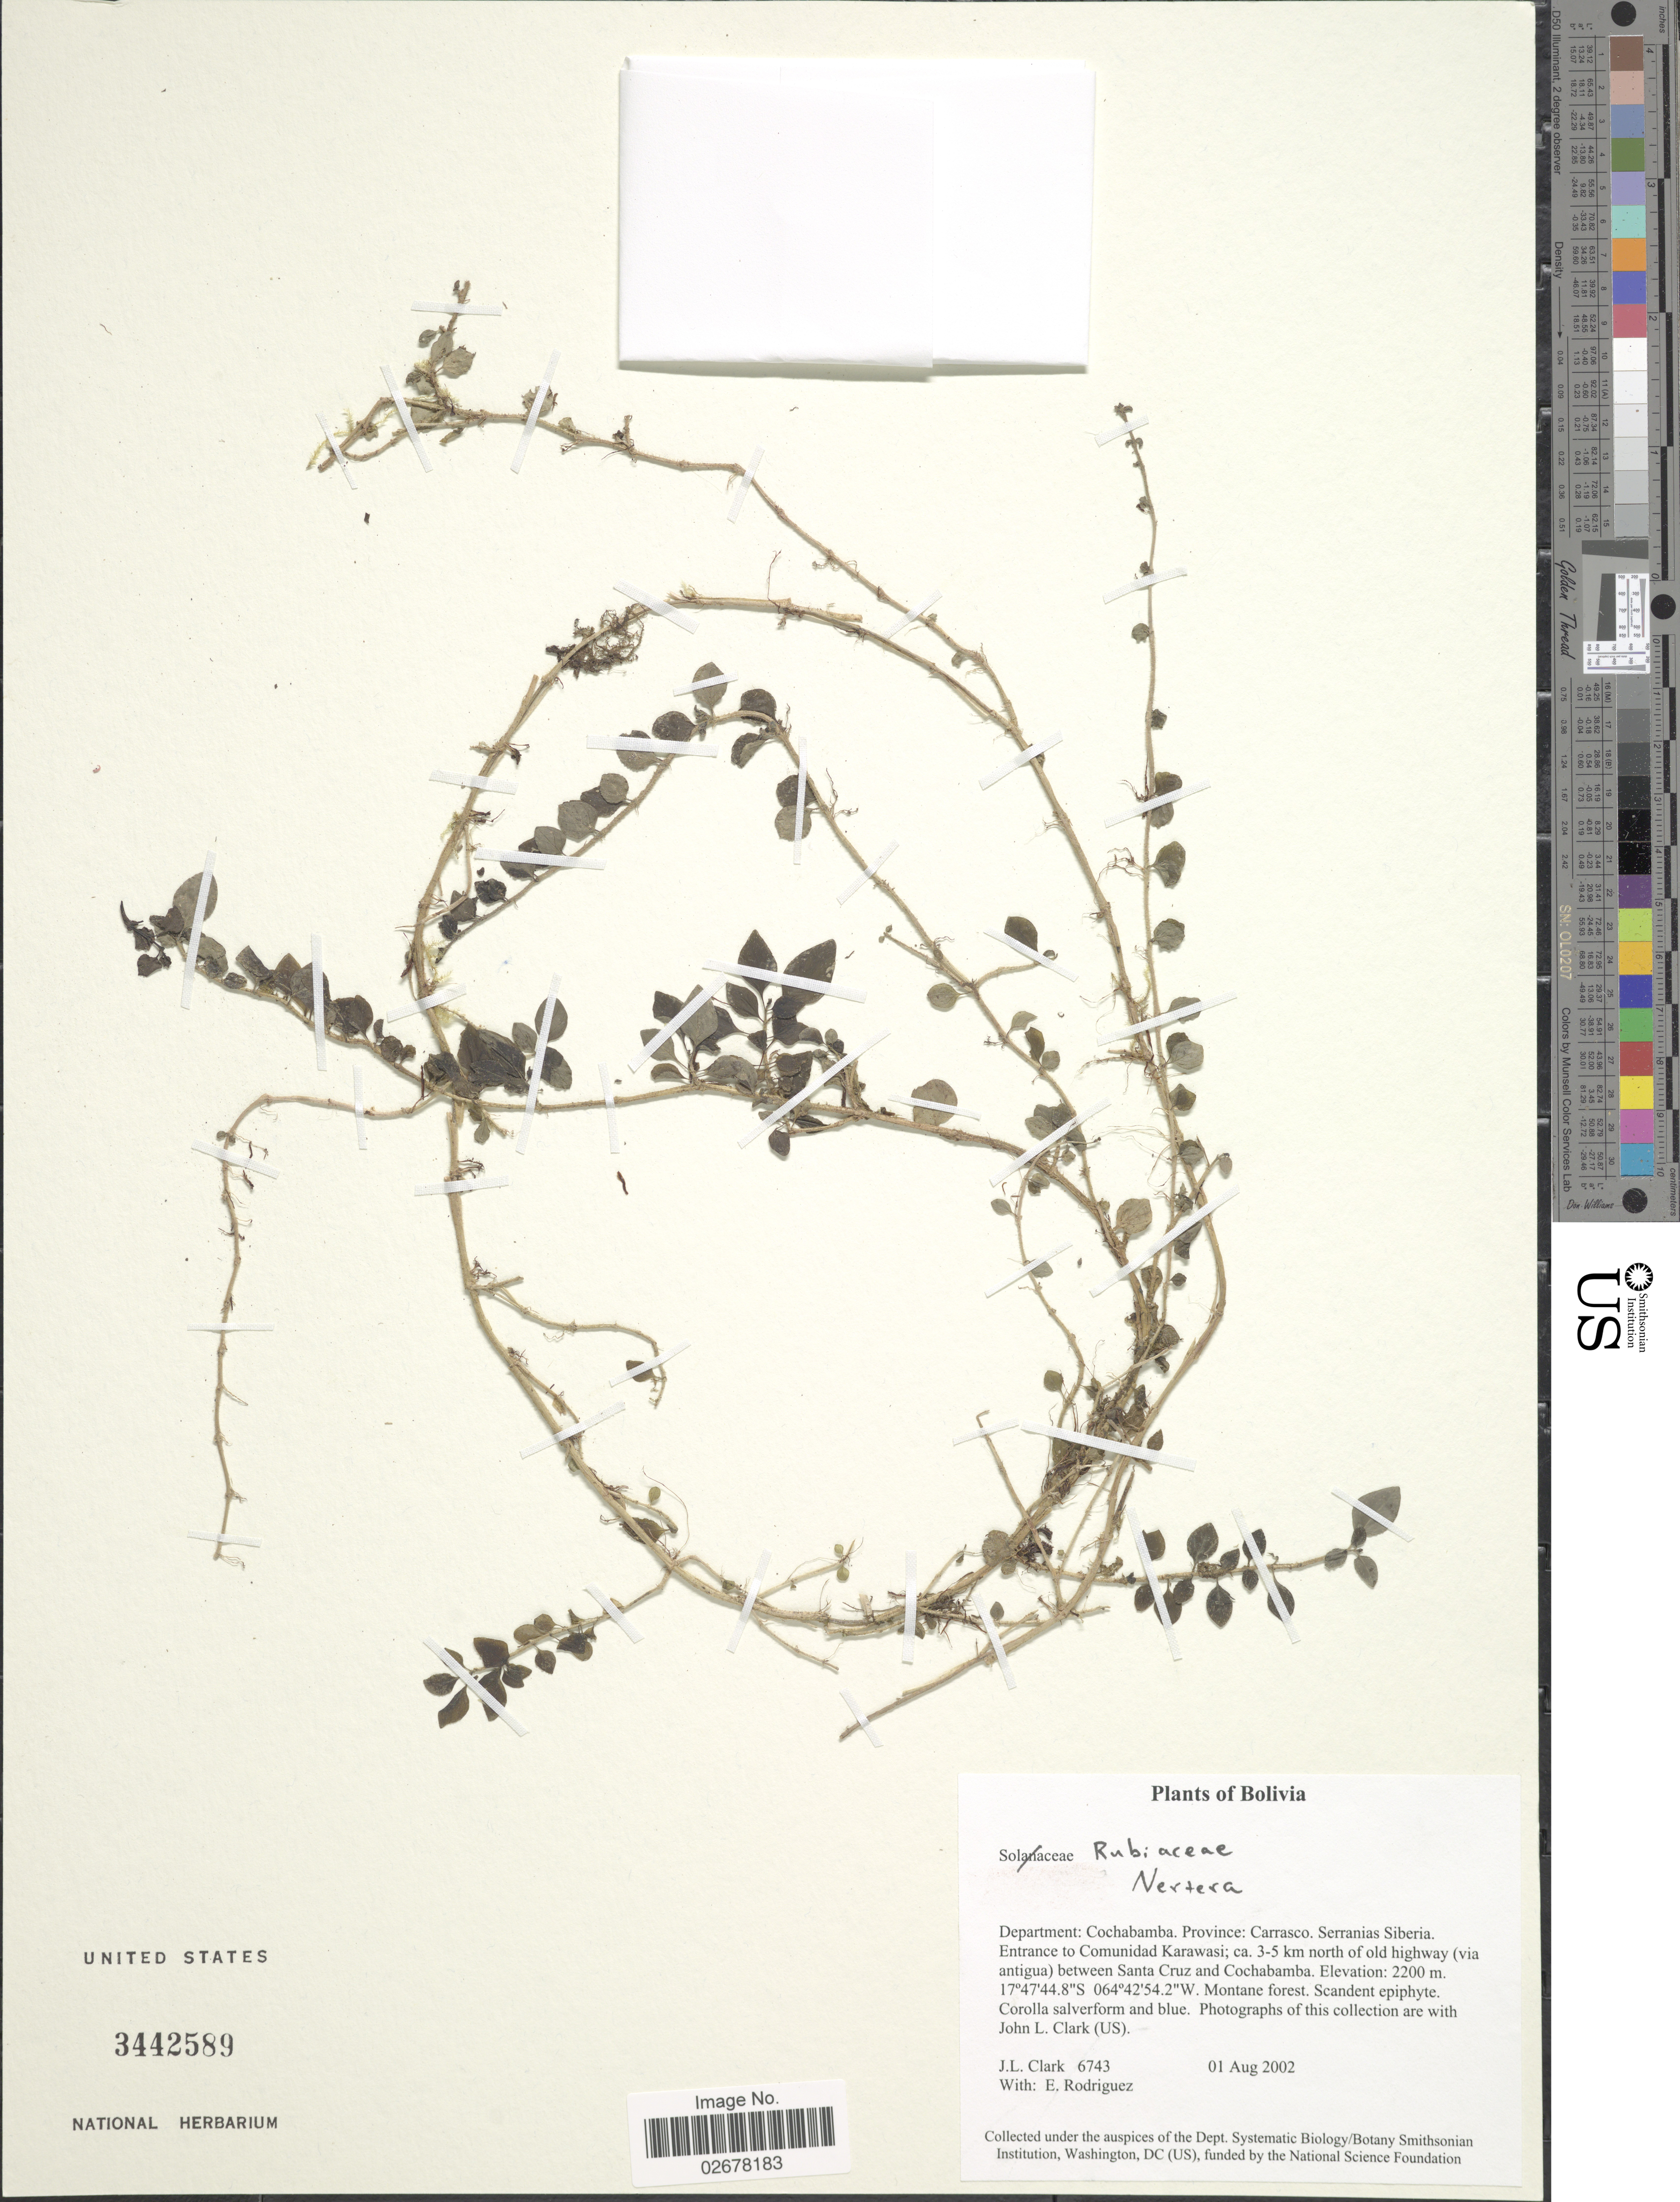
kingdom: Plantae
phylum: Tracheophyta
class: Magnoliopsida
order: Gentianales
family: Rubiaceae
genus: Nertera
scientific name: Nertera depressa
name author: Banks & Sol. ex Gaertn.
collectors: J. L. Clark & E. Rodriguez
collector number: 6743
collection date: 2002-08-01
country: Bolivia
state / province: Cochabamba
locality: Department: Cochabamba. Province: Carrasco. Serranias Siberia. Entrance to Comunidad Karawasi; ca 3-5 km north of old highway (via antigua) between Santa Cruz and Cochabamba. Montane forest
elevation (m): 2200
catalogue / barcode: US 3442589